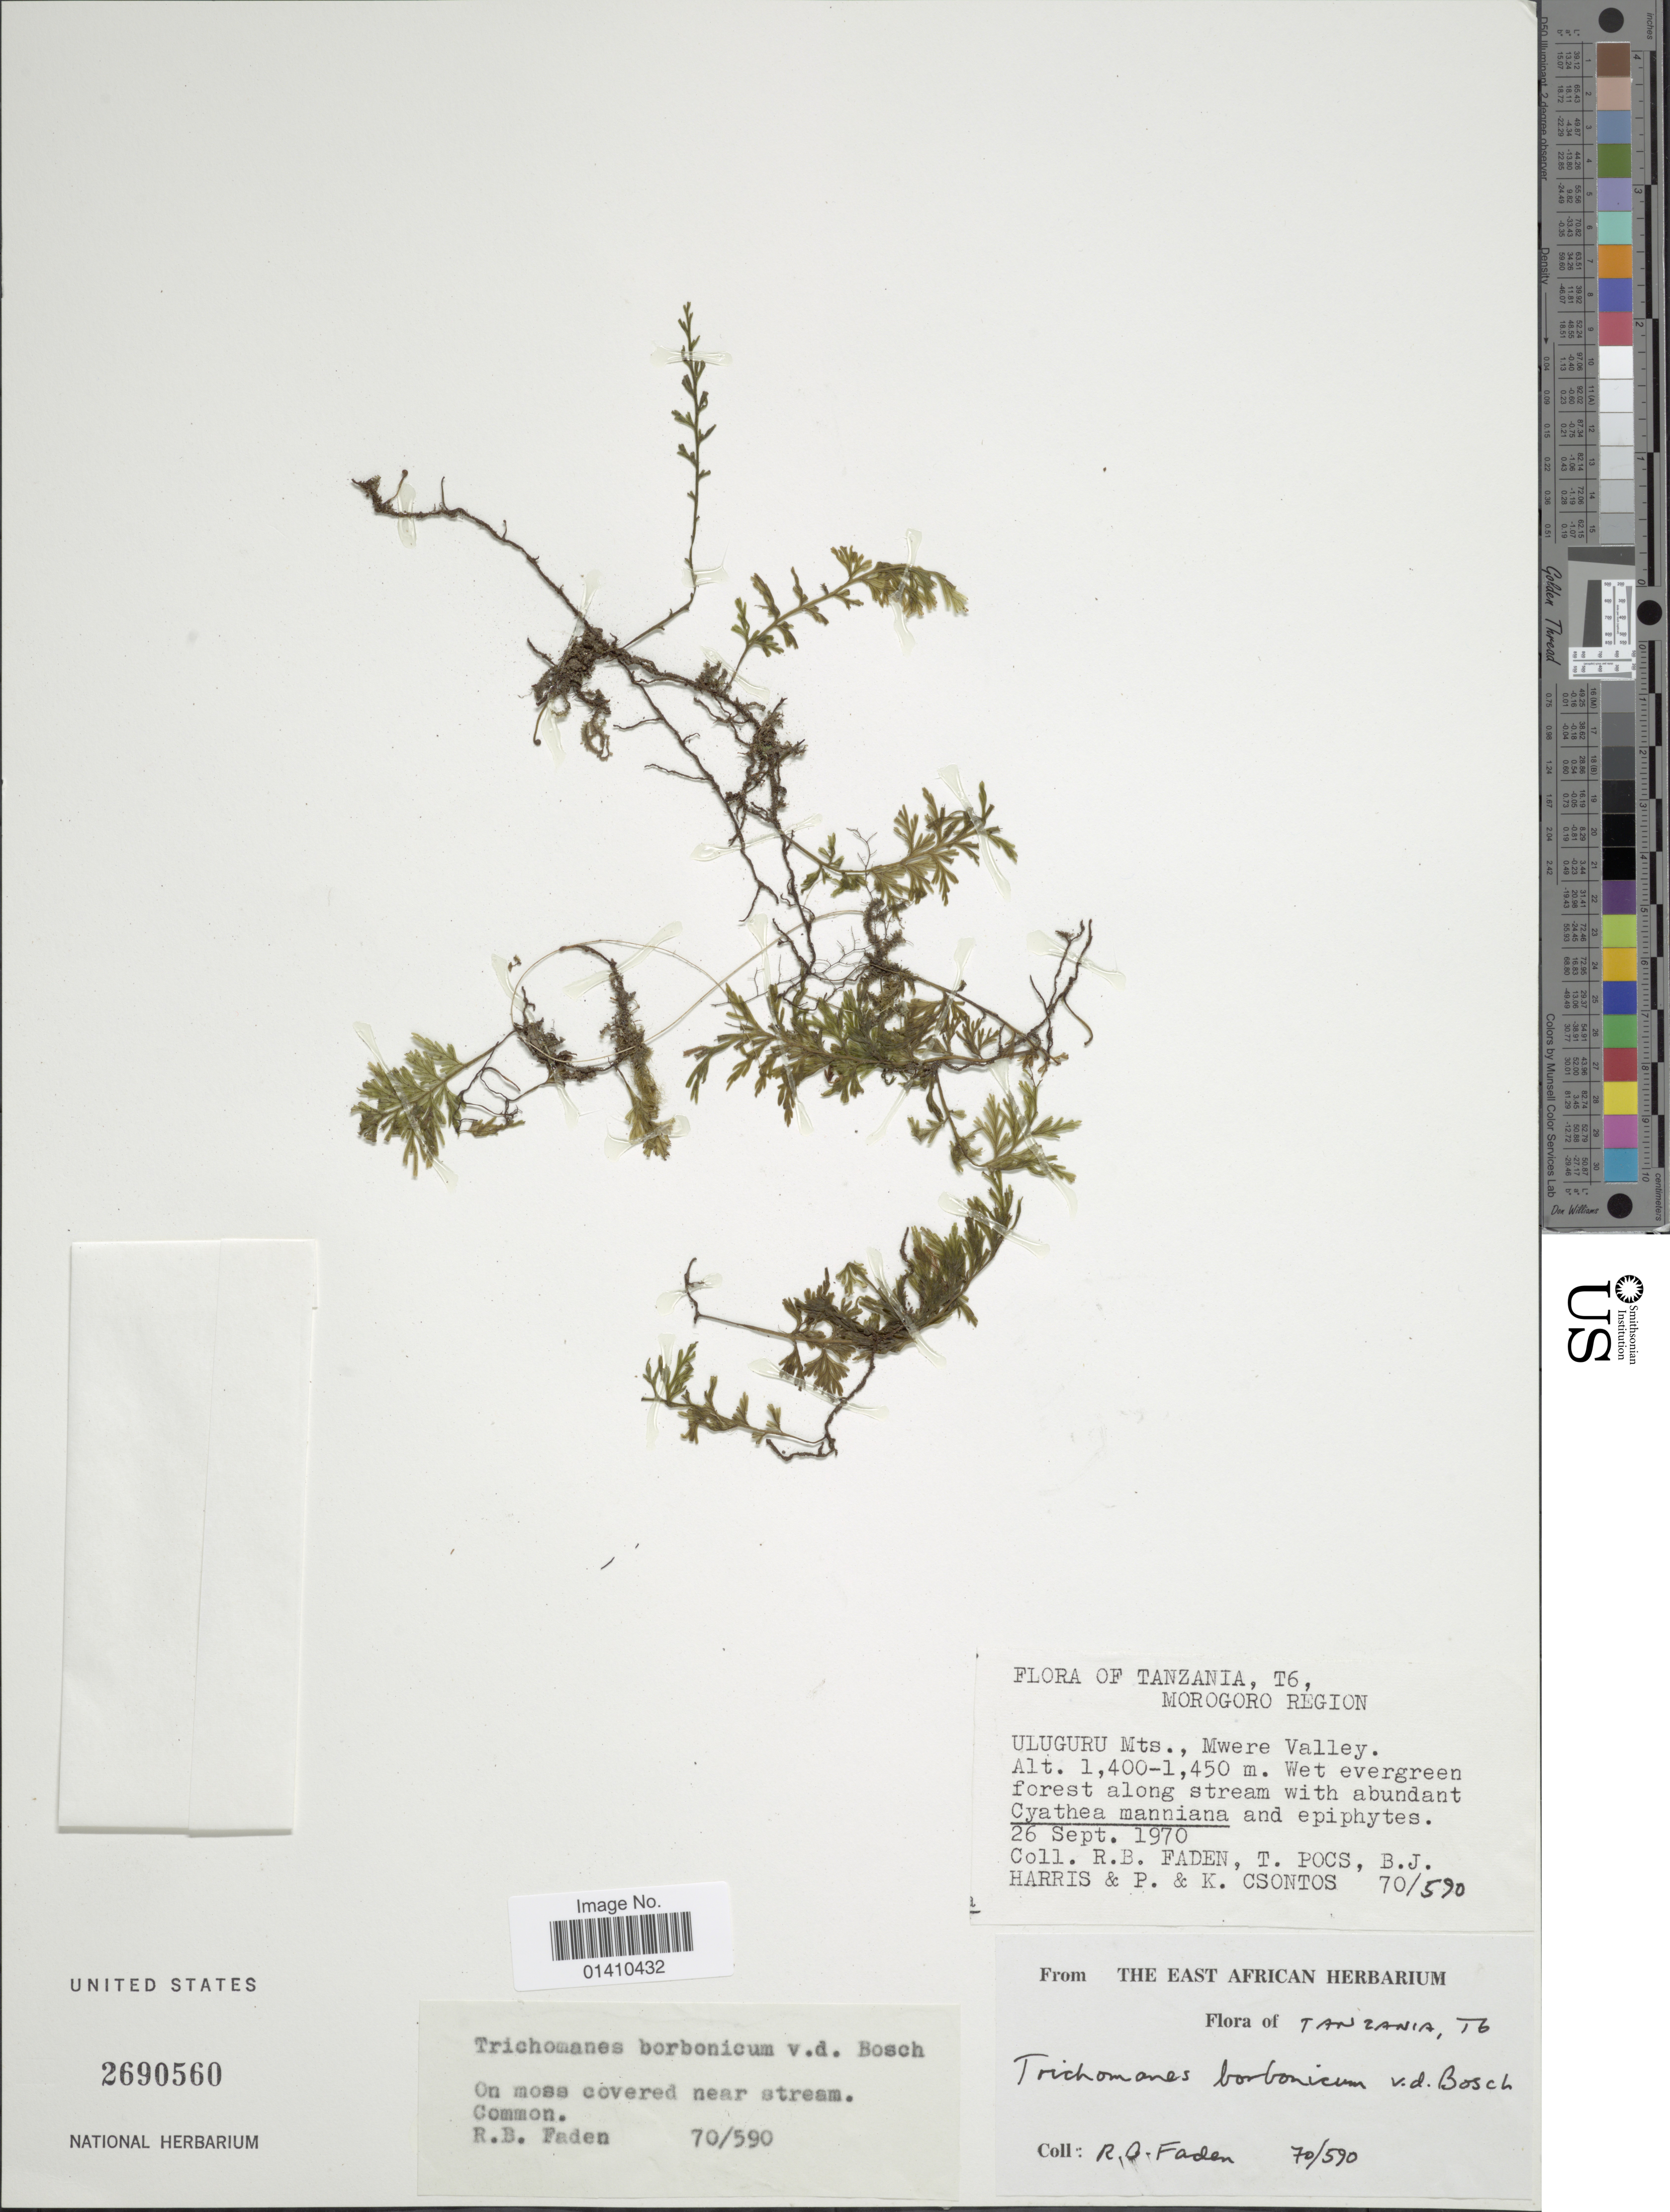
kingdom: Plantae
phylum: Tracheophyta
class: Polypodiopsida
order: Hymenophyllales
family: Hymenophyllaceae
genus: Polyphlebium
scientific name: Polyphlebium borbonicum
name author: (Bosch) Ebihara & Dubuisson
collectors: R. B. Faden, T. Pocs, B. J. Harris & K. Csontos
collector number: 70/590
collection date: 1970-09-26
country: Tanzania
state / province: Morogoro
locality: Uluguru Mts., Mwere Valley, T6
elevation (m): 1400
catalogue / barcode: US 2690560